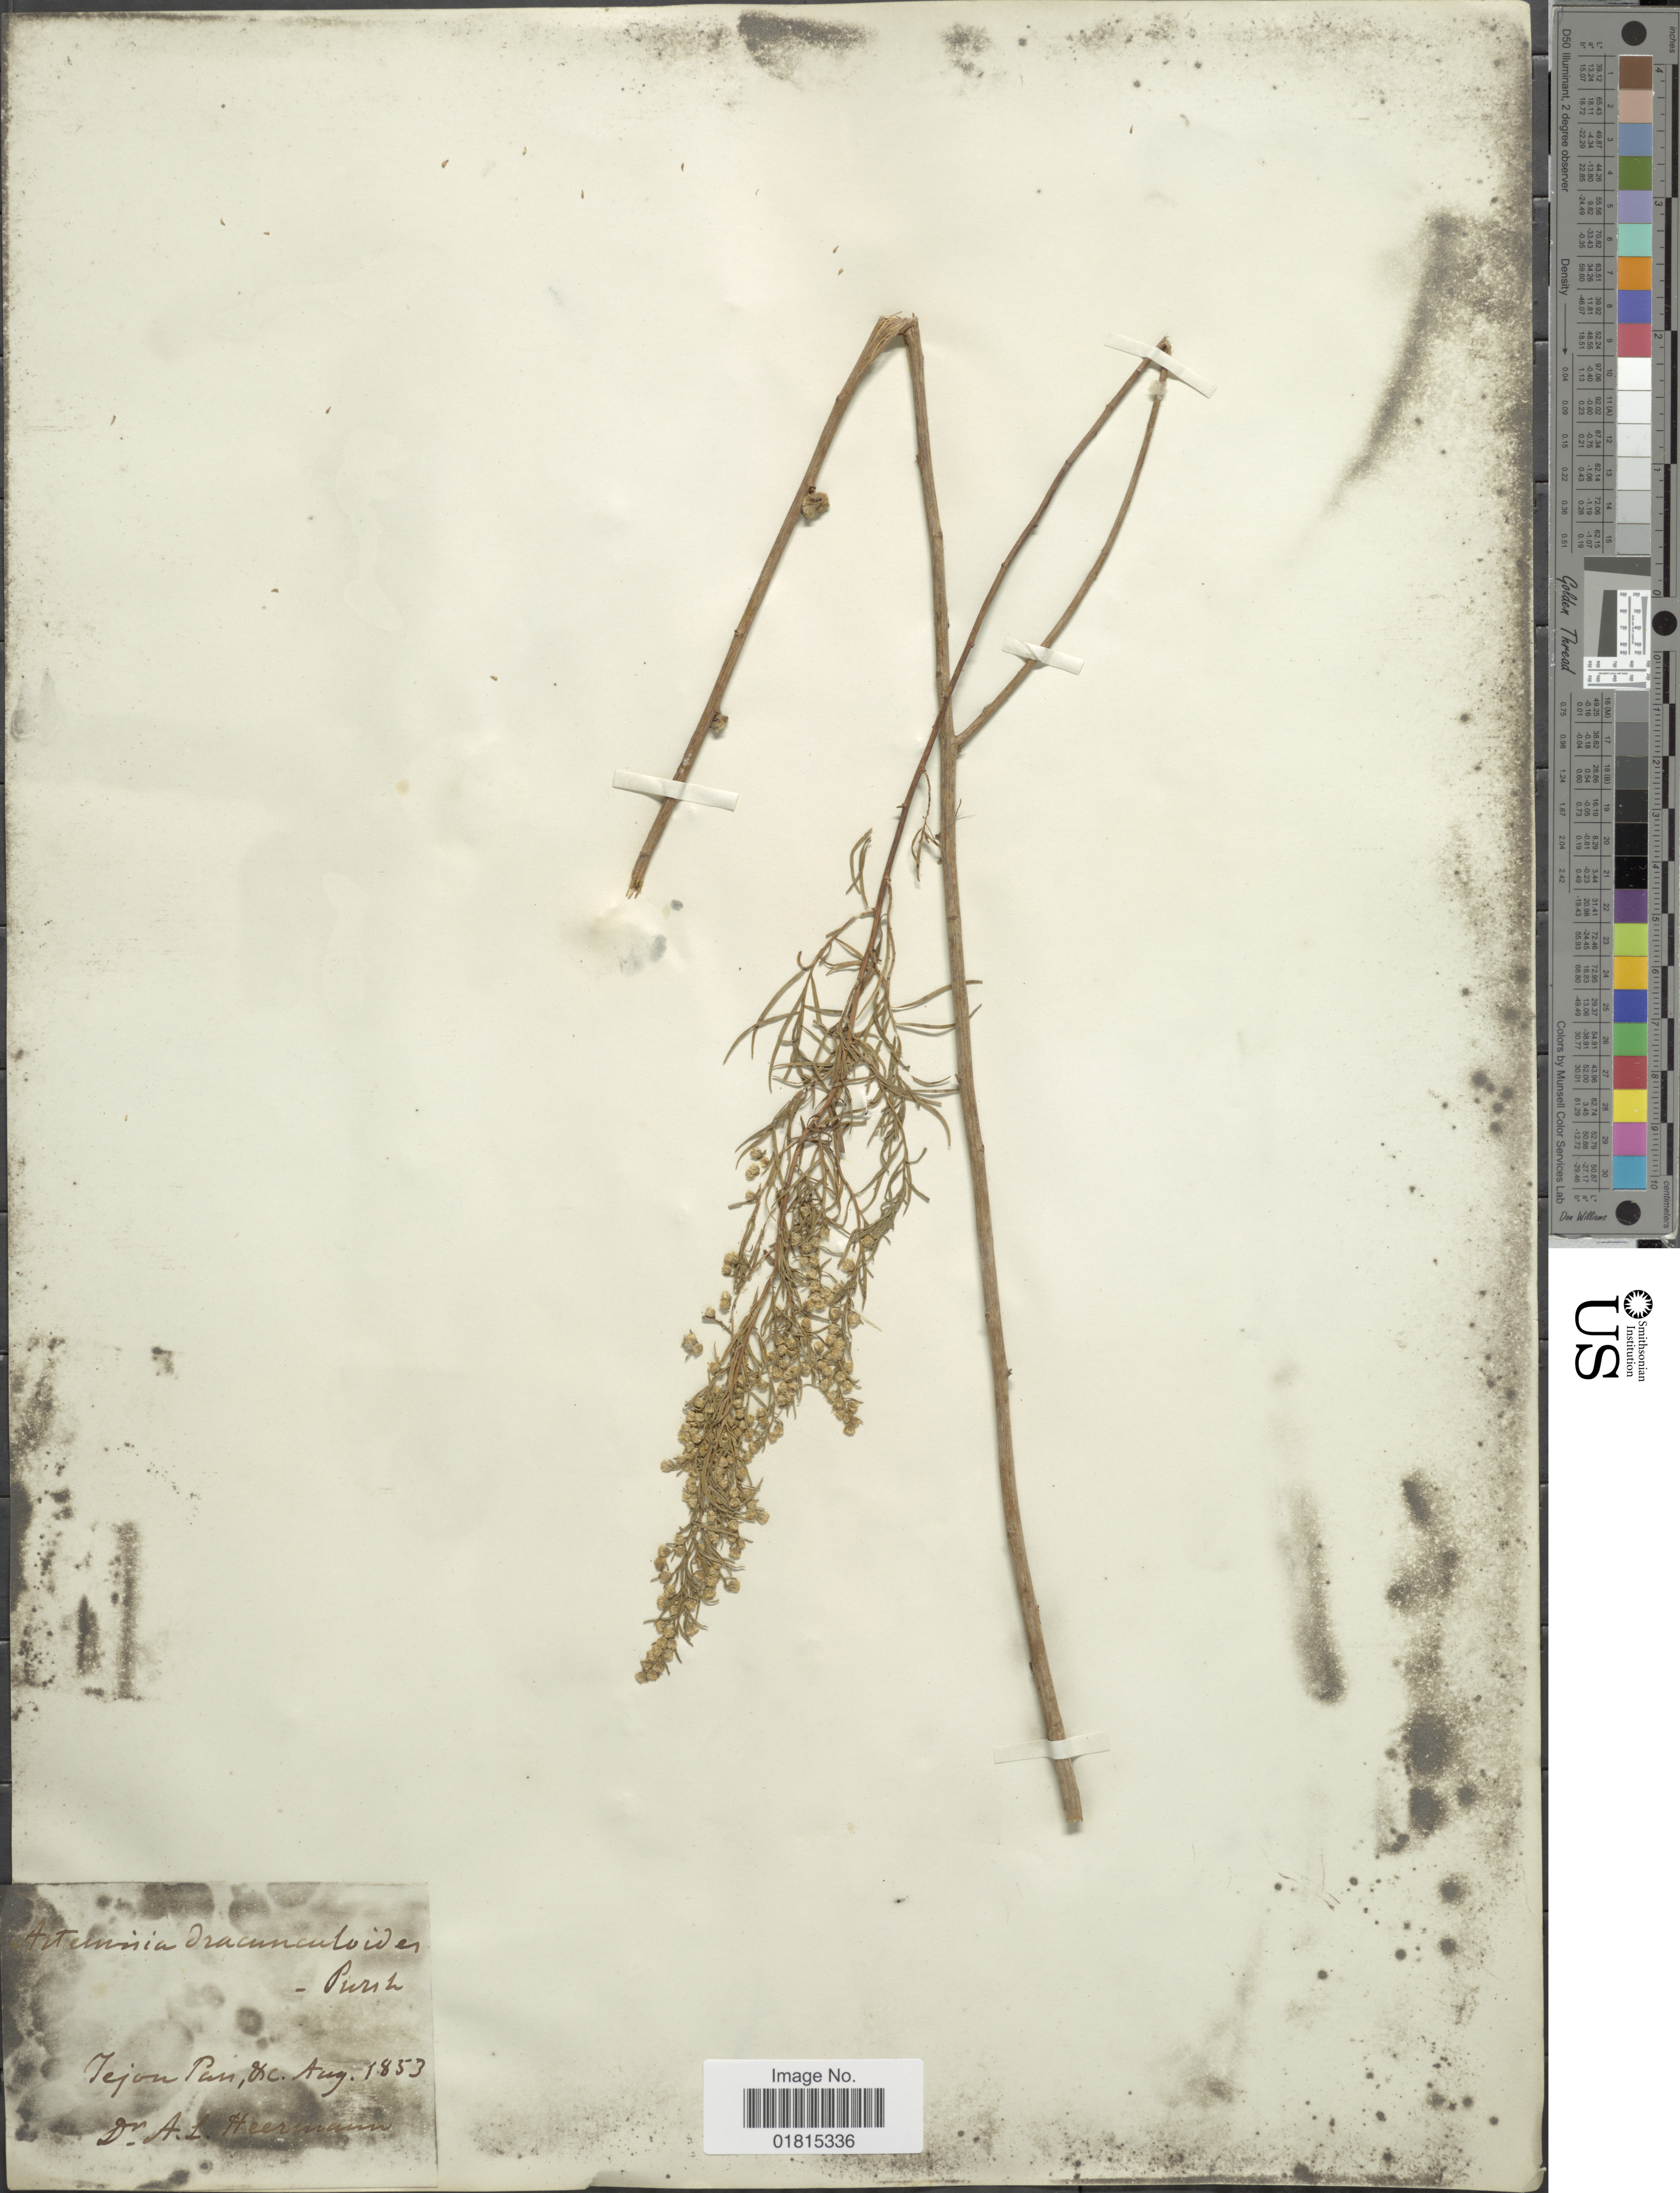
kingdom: Plantae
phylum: Tracheophyta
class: Magnoliopsida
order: Asterales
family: Asteraceae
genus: Artemisia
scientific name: Artemisia dracunculoides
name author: Pursh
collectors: A. Heermann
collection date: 1853-08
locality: Tejon Pan, &c.